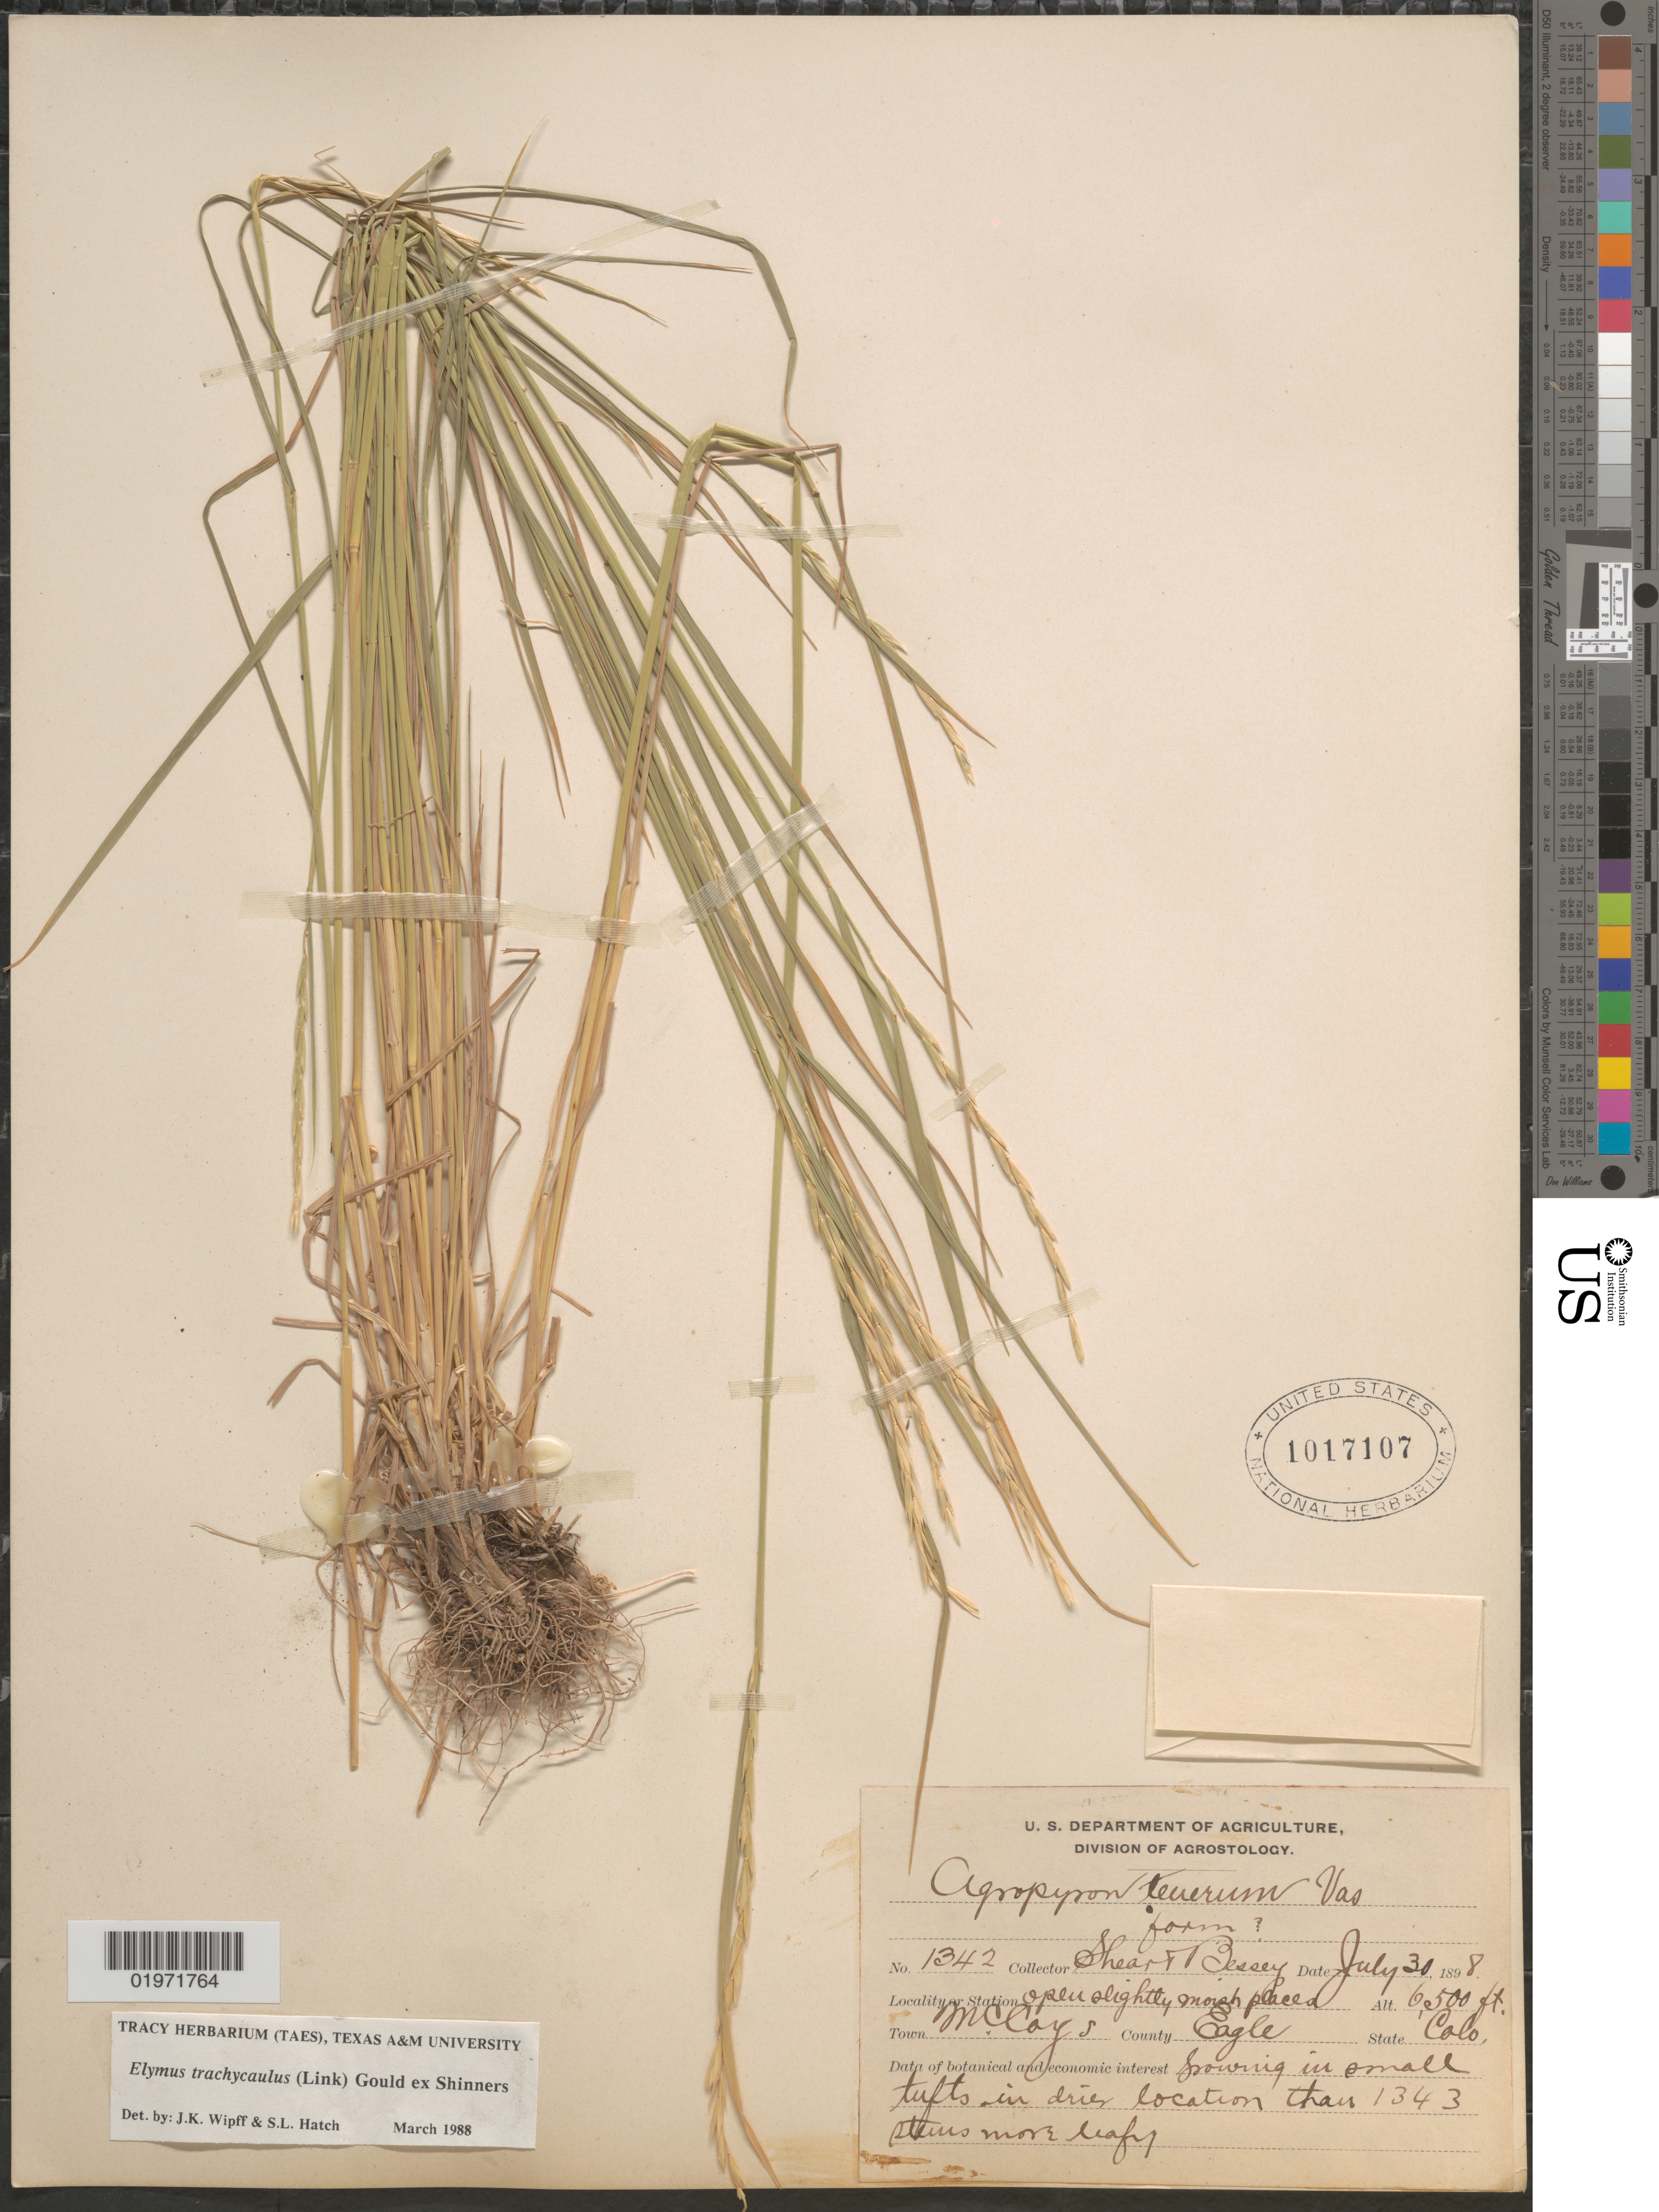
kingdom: Plantae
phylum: Tracheophyta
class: Liliopsida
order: Poales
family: Poaceae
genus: Elymus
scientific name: Elymus trachycaulus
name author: (Link) Gould ex Shinners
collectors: -- Shear & -. Bessey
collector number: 1342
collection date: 1898-07-30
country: United States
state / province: Colorado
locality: Town McCoys County Eagle.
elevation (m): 1981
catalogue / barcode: US 1017107